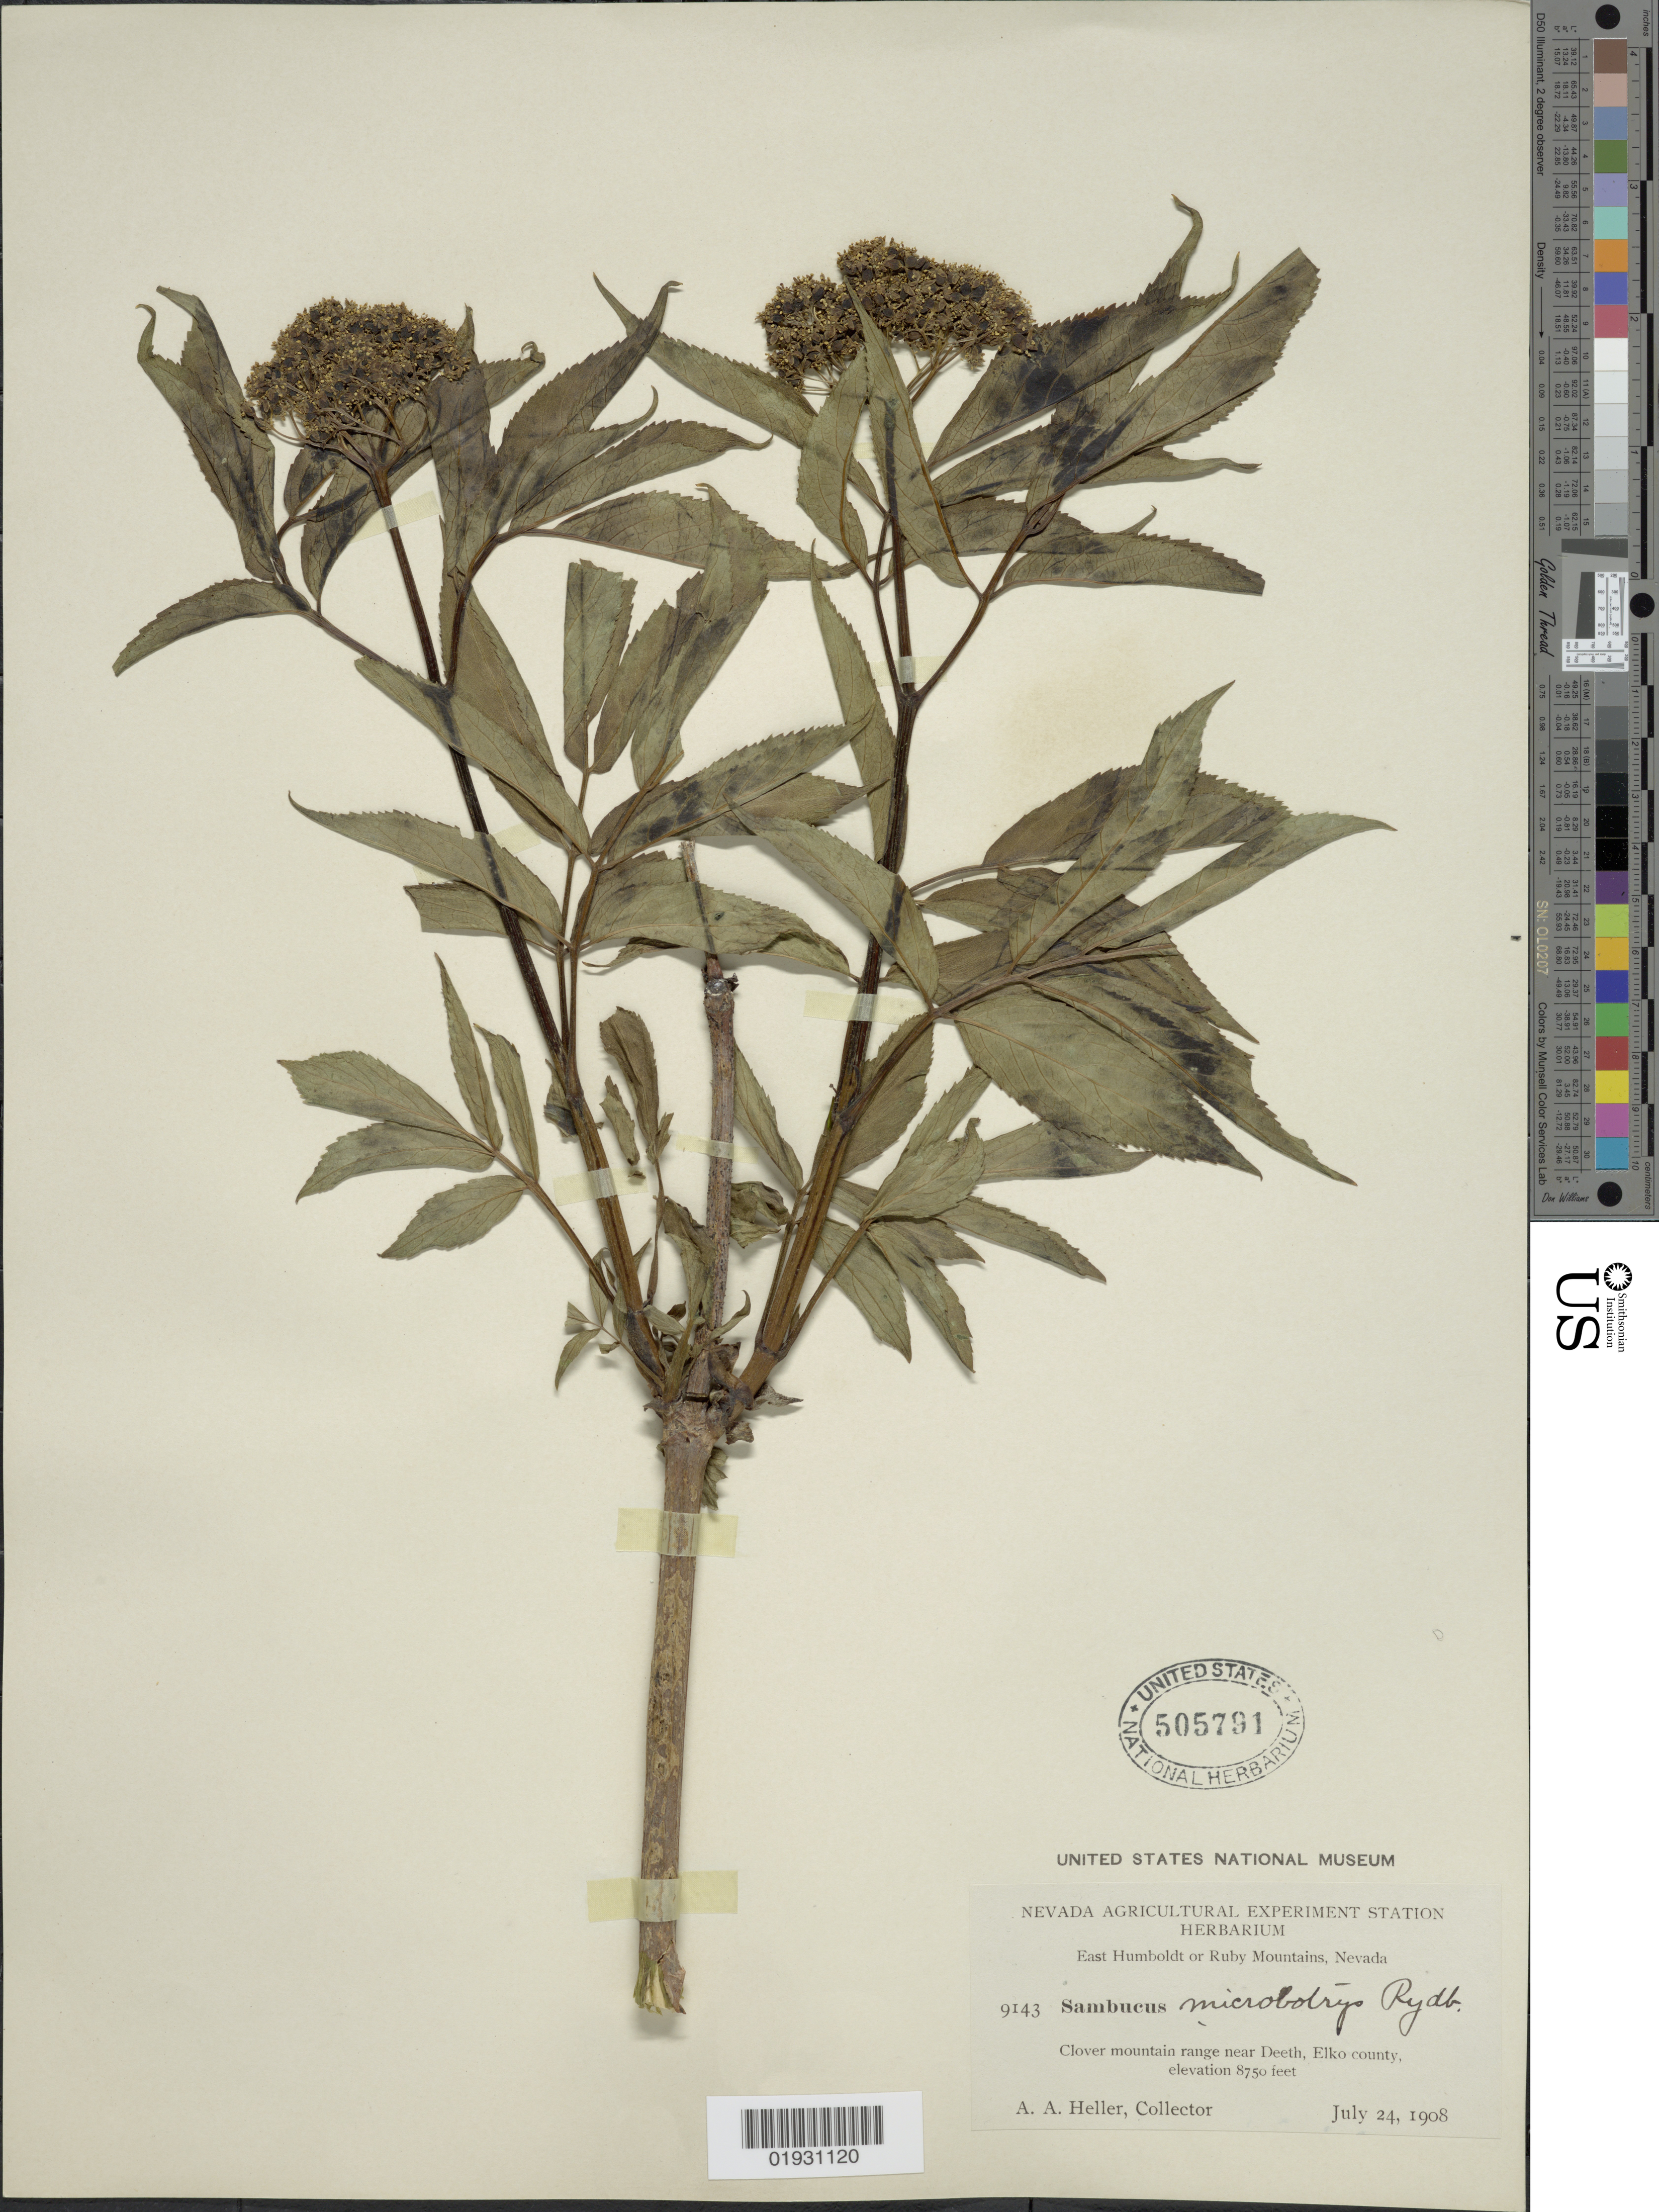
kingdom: Plantae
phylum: Tracheophyta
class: Magnoliopsida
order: Dipsacales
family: Viburnaceae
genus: Sambucus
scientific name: Sambucus microbotrys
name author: Rydb.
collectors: A. A. Heller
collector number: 9143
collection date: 1908-07-24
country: United States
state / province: Nevada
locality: East Humboldt or Ruby Mountains. Clover mountain range near Deeth, Elko county.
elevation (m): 2667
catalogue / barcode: US 505791